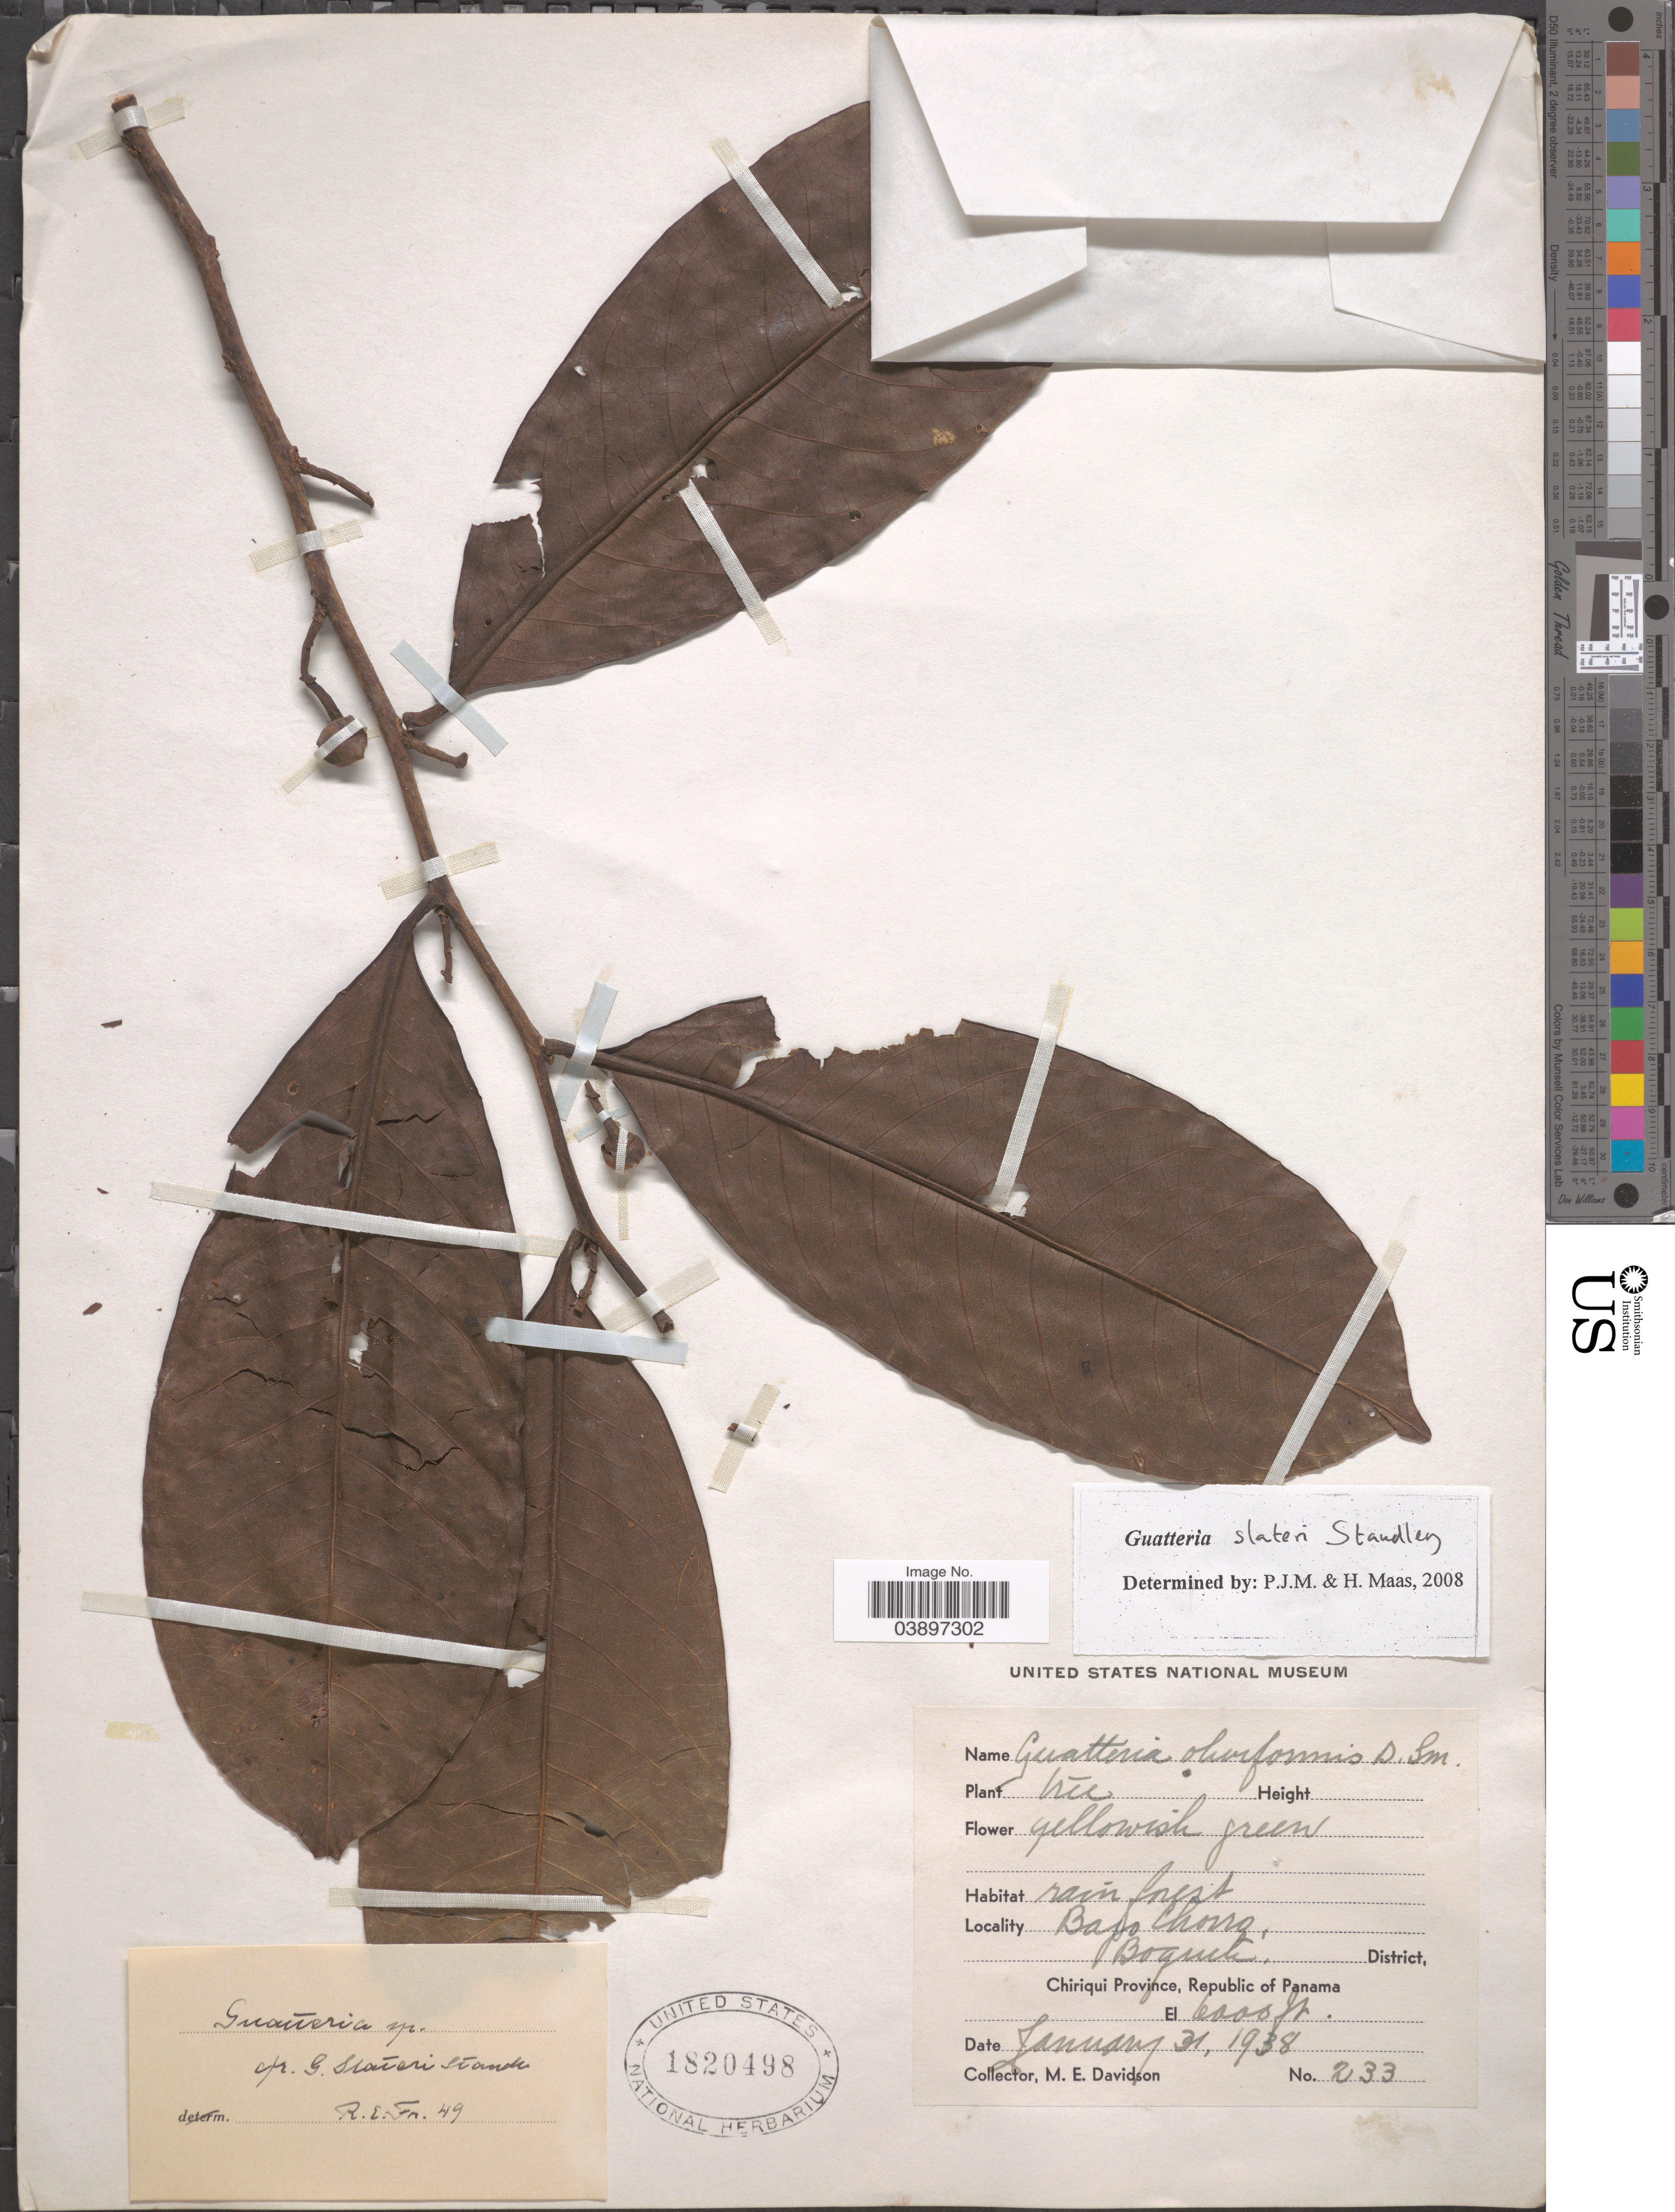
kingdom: Plantae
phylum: Tracheophyta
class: Magnoliopsida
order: Magnoliales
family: Annonaceae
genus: Guatteria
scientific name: Guatteria slateri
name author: Standl.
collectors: M. E. Davidson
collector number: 233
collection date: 1938-01-31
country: Panama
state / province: Chiriqui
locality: Bajo Chorro, Boquete, District.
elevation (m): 1829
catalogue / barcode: US 1820498